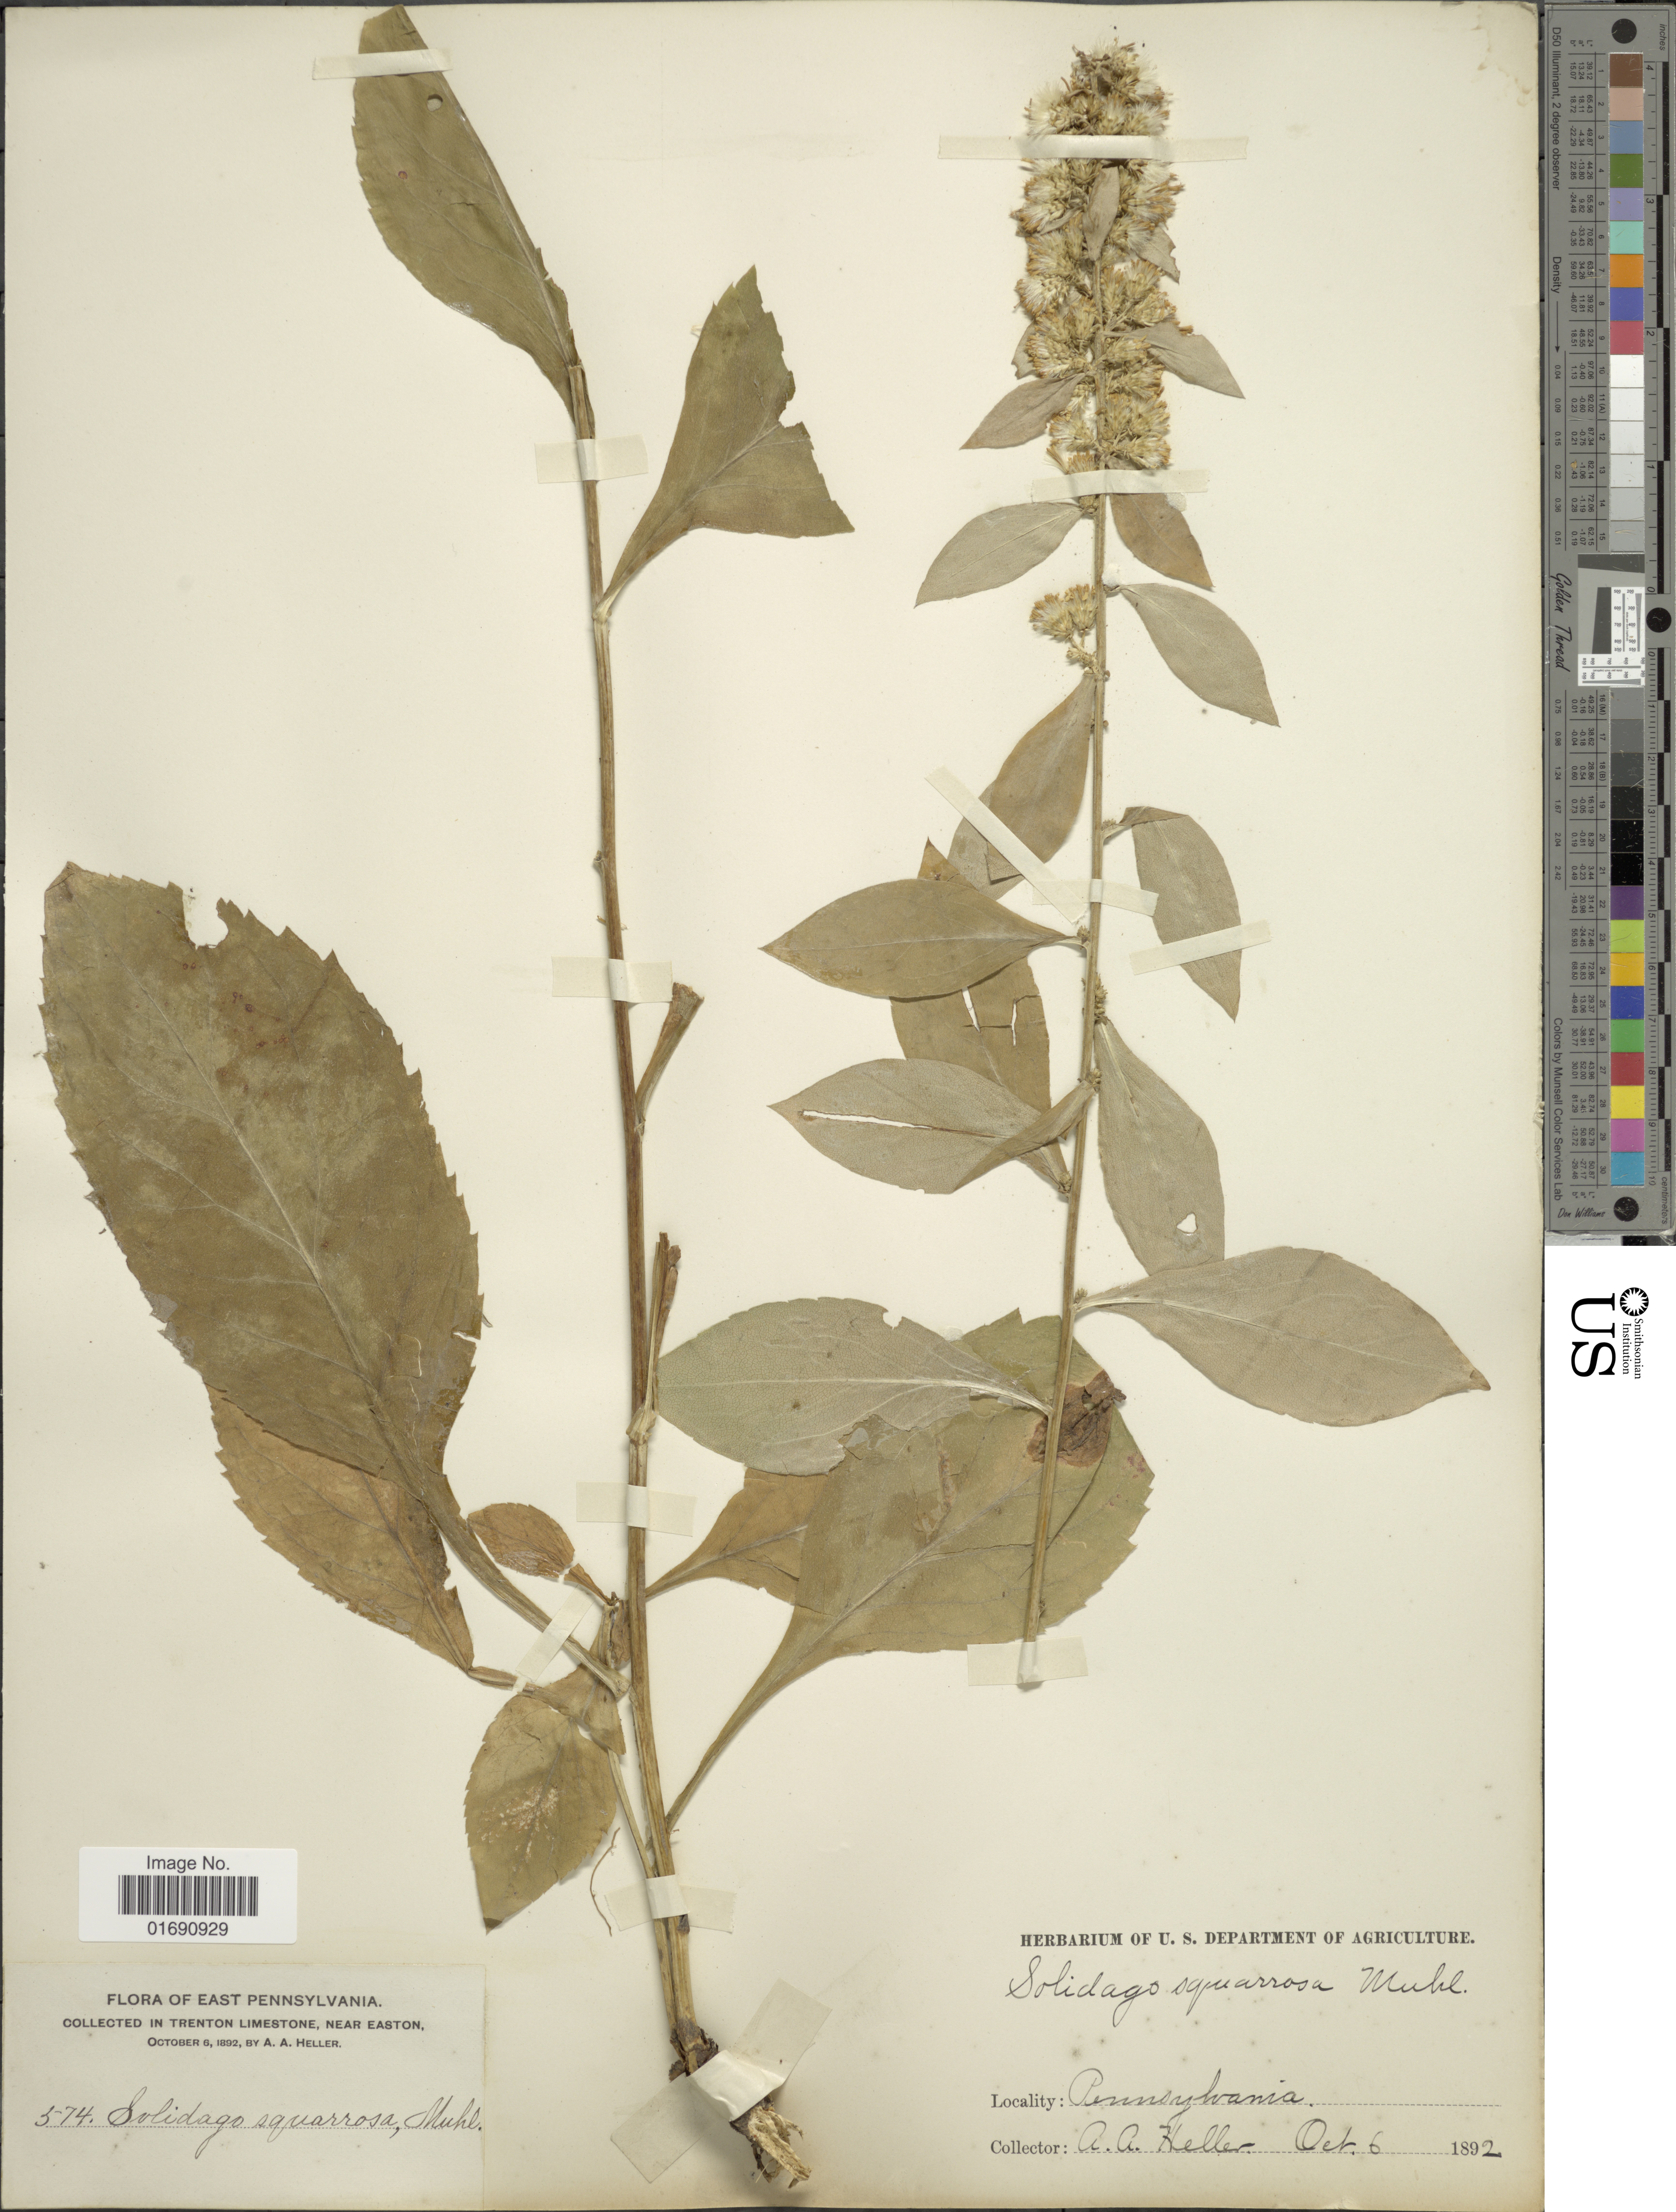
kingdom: Plantae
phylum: Tracheophyta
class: Magnoliopsida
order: Asterales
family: Asteraceae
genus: Solidago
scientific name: Solidago squarrosa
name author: Muhl.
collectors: A. A. Heller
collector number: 574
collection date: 1892-10-06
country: United States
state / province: Pennsylvania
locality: East Pennsylvania, in Trenton Limestone, near Easton